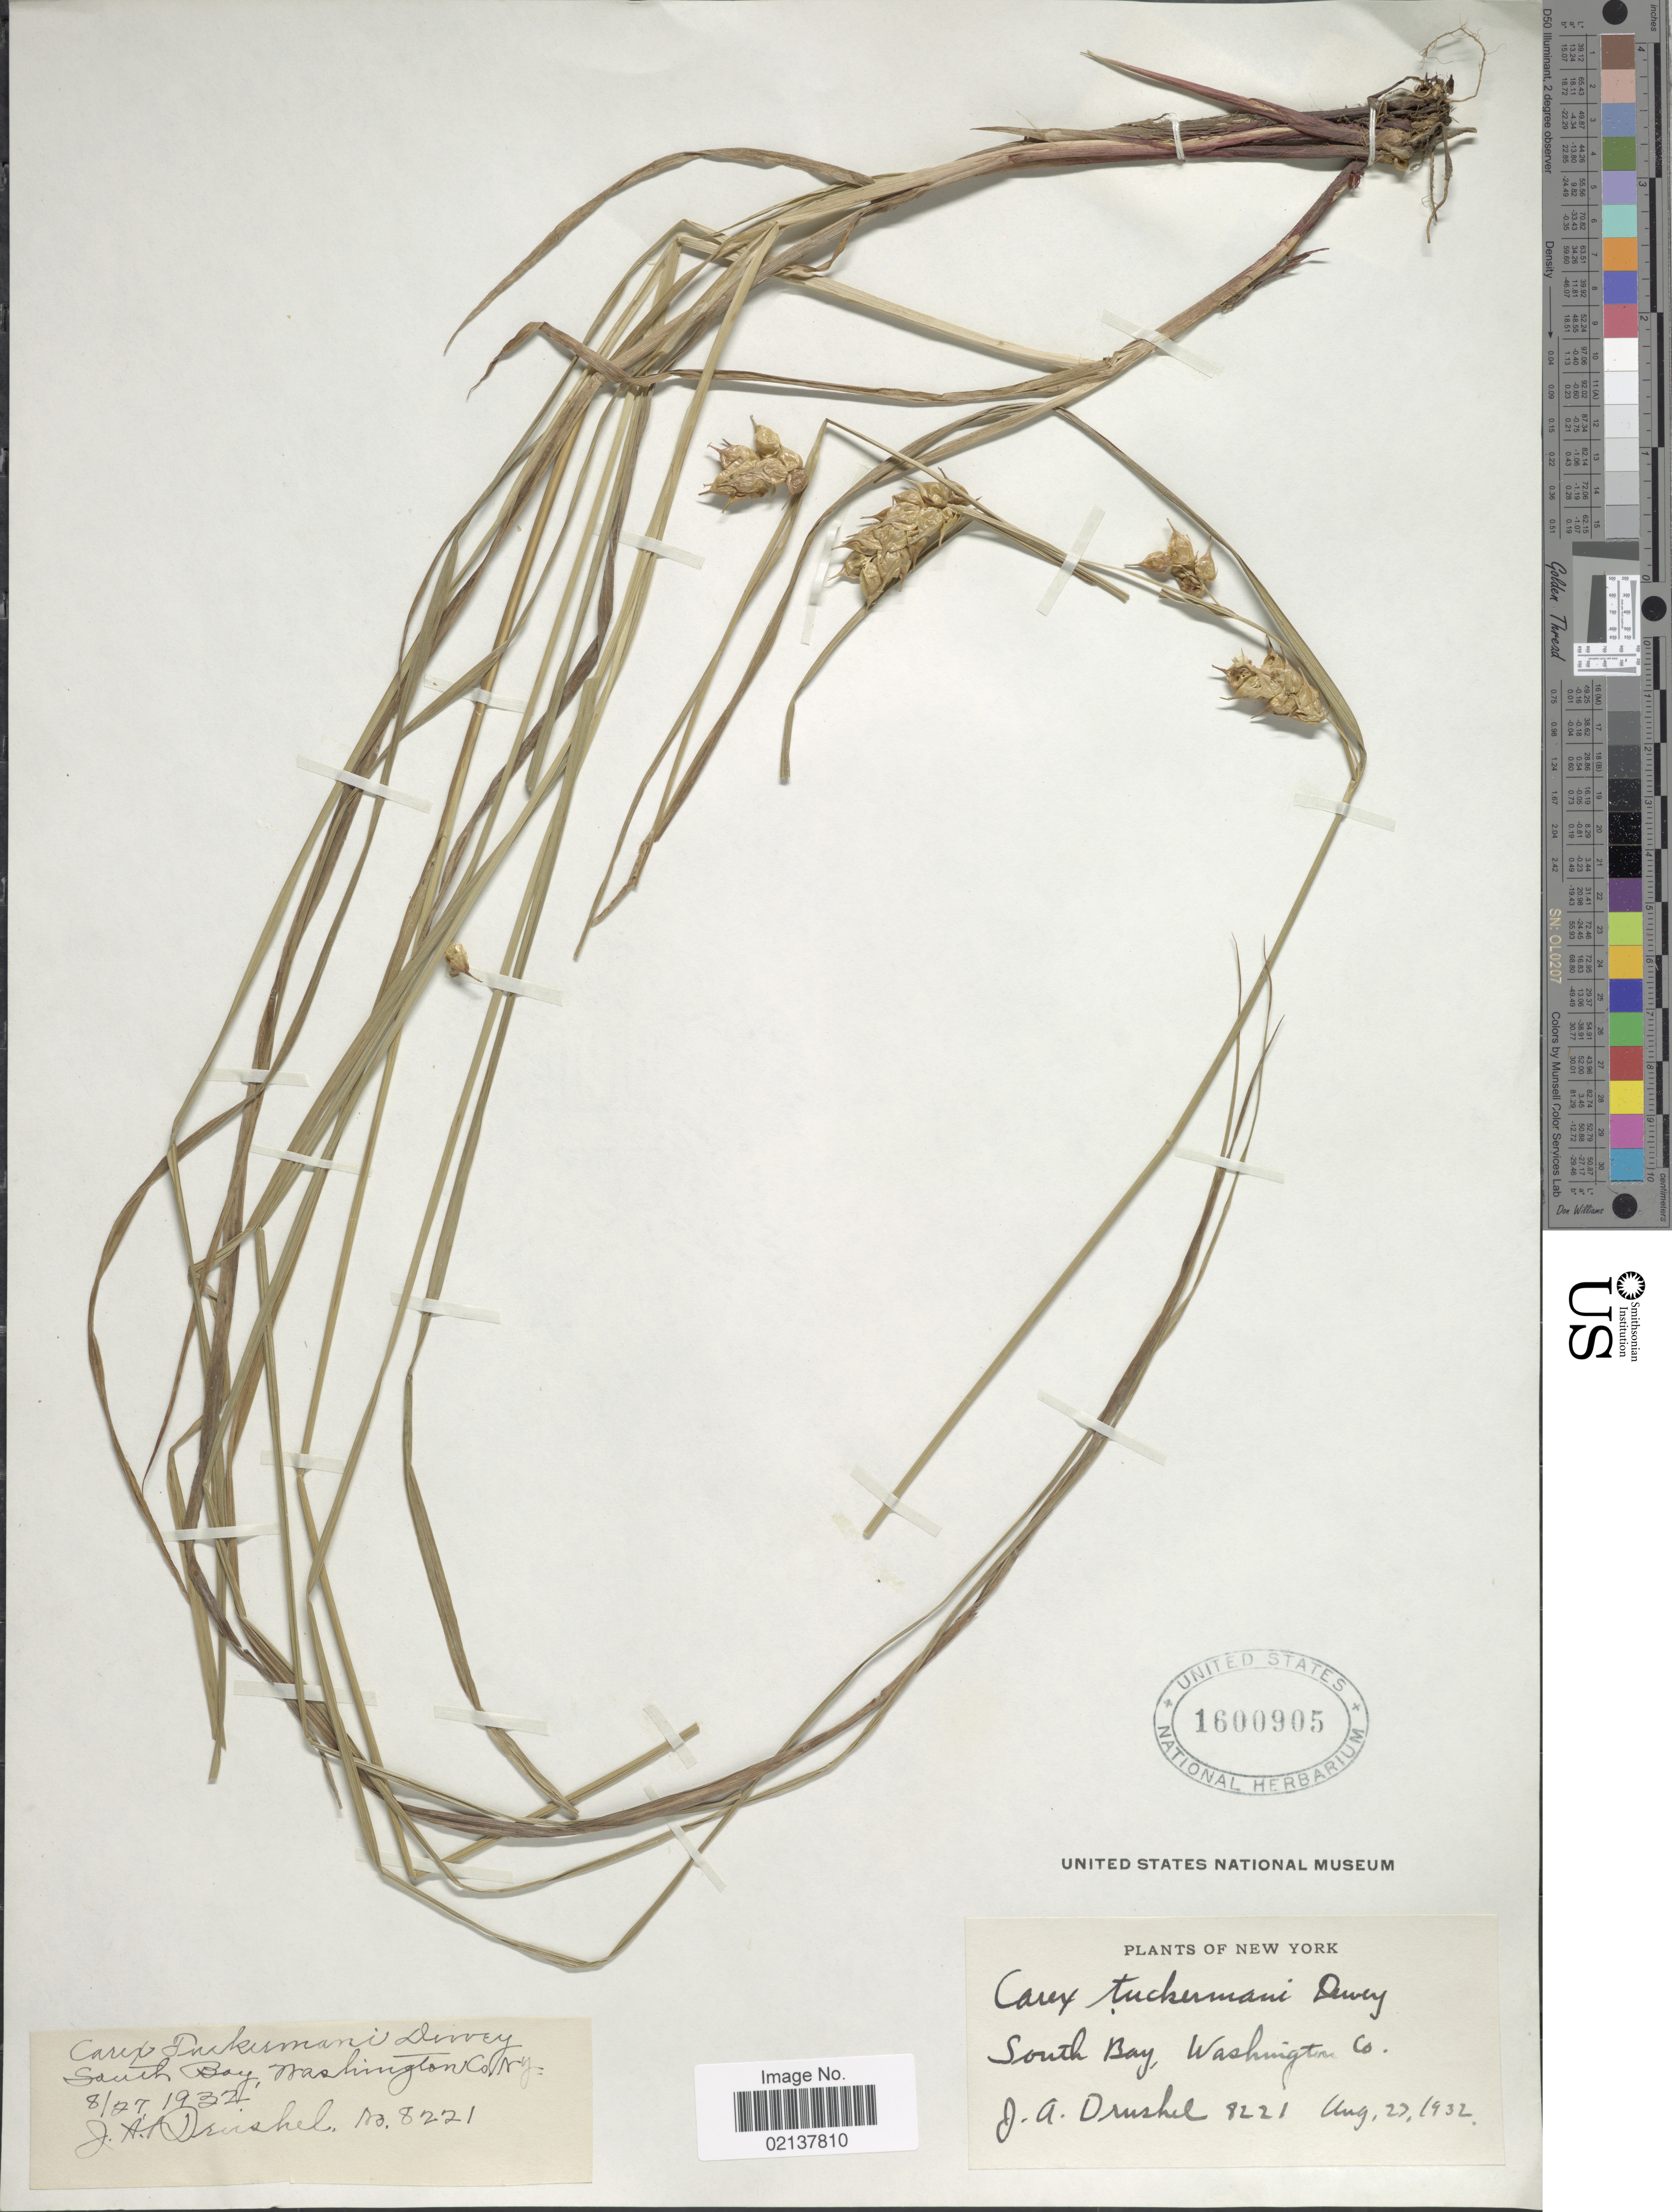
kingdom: Plantae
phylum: Tracheophyta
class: Liliopsida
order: Poales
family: Cyperaceae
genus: Carex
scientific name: Carex tuckermanii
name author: Boott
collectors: J. A. Drushel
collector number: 8221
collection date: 1932-08-27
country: United States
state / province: New York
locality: South Bay, Washington Co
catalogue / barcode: US 1600905